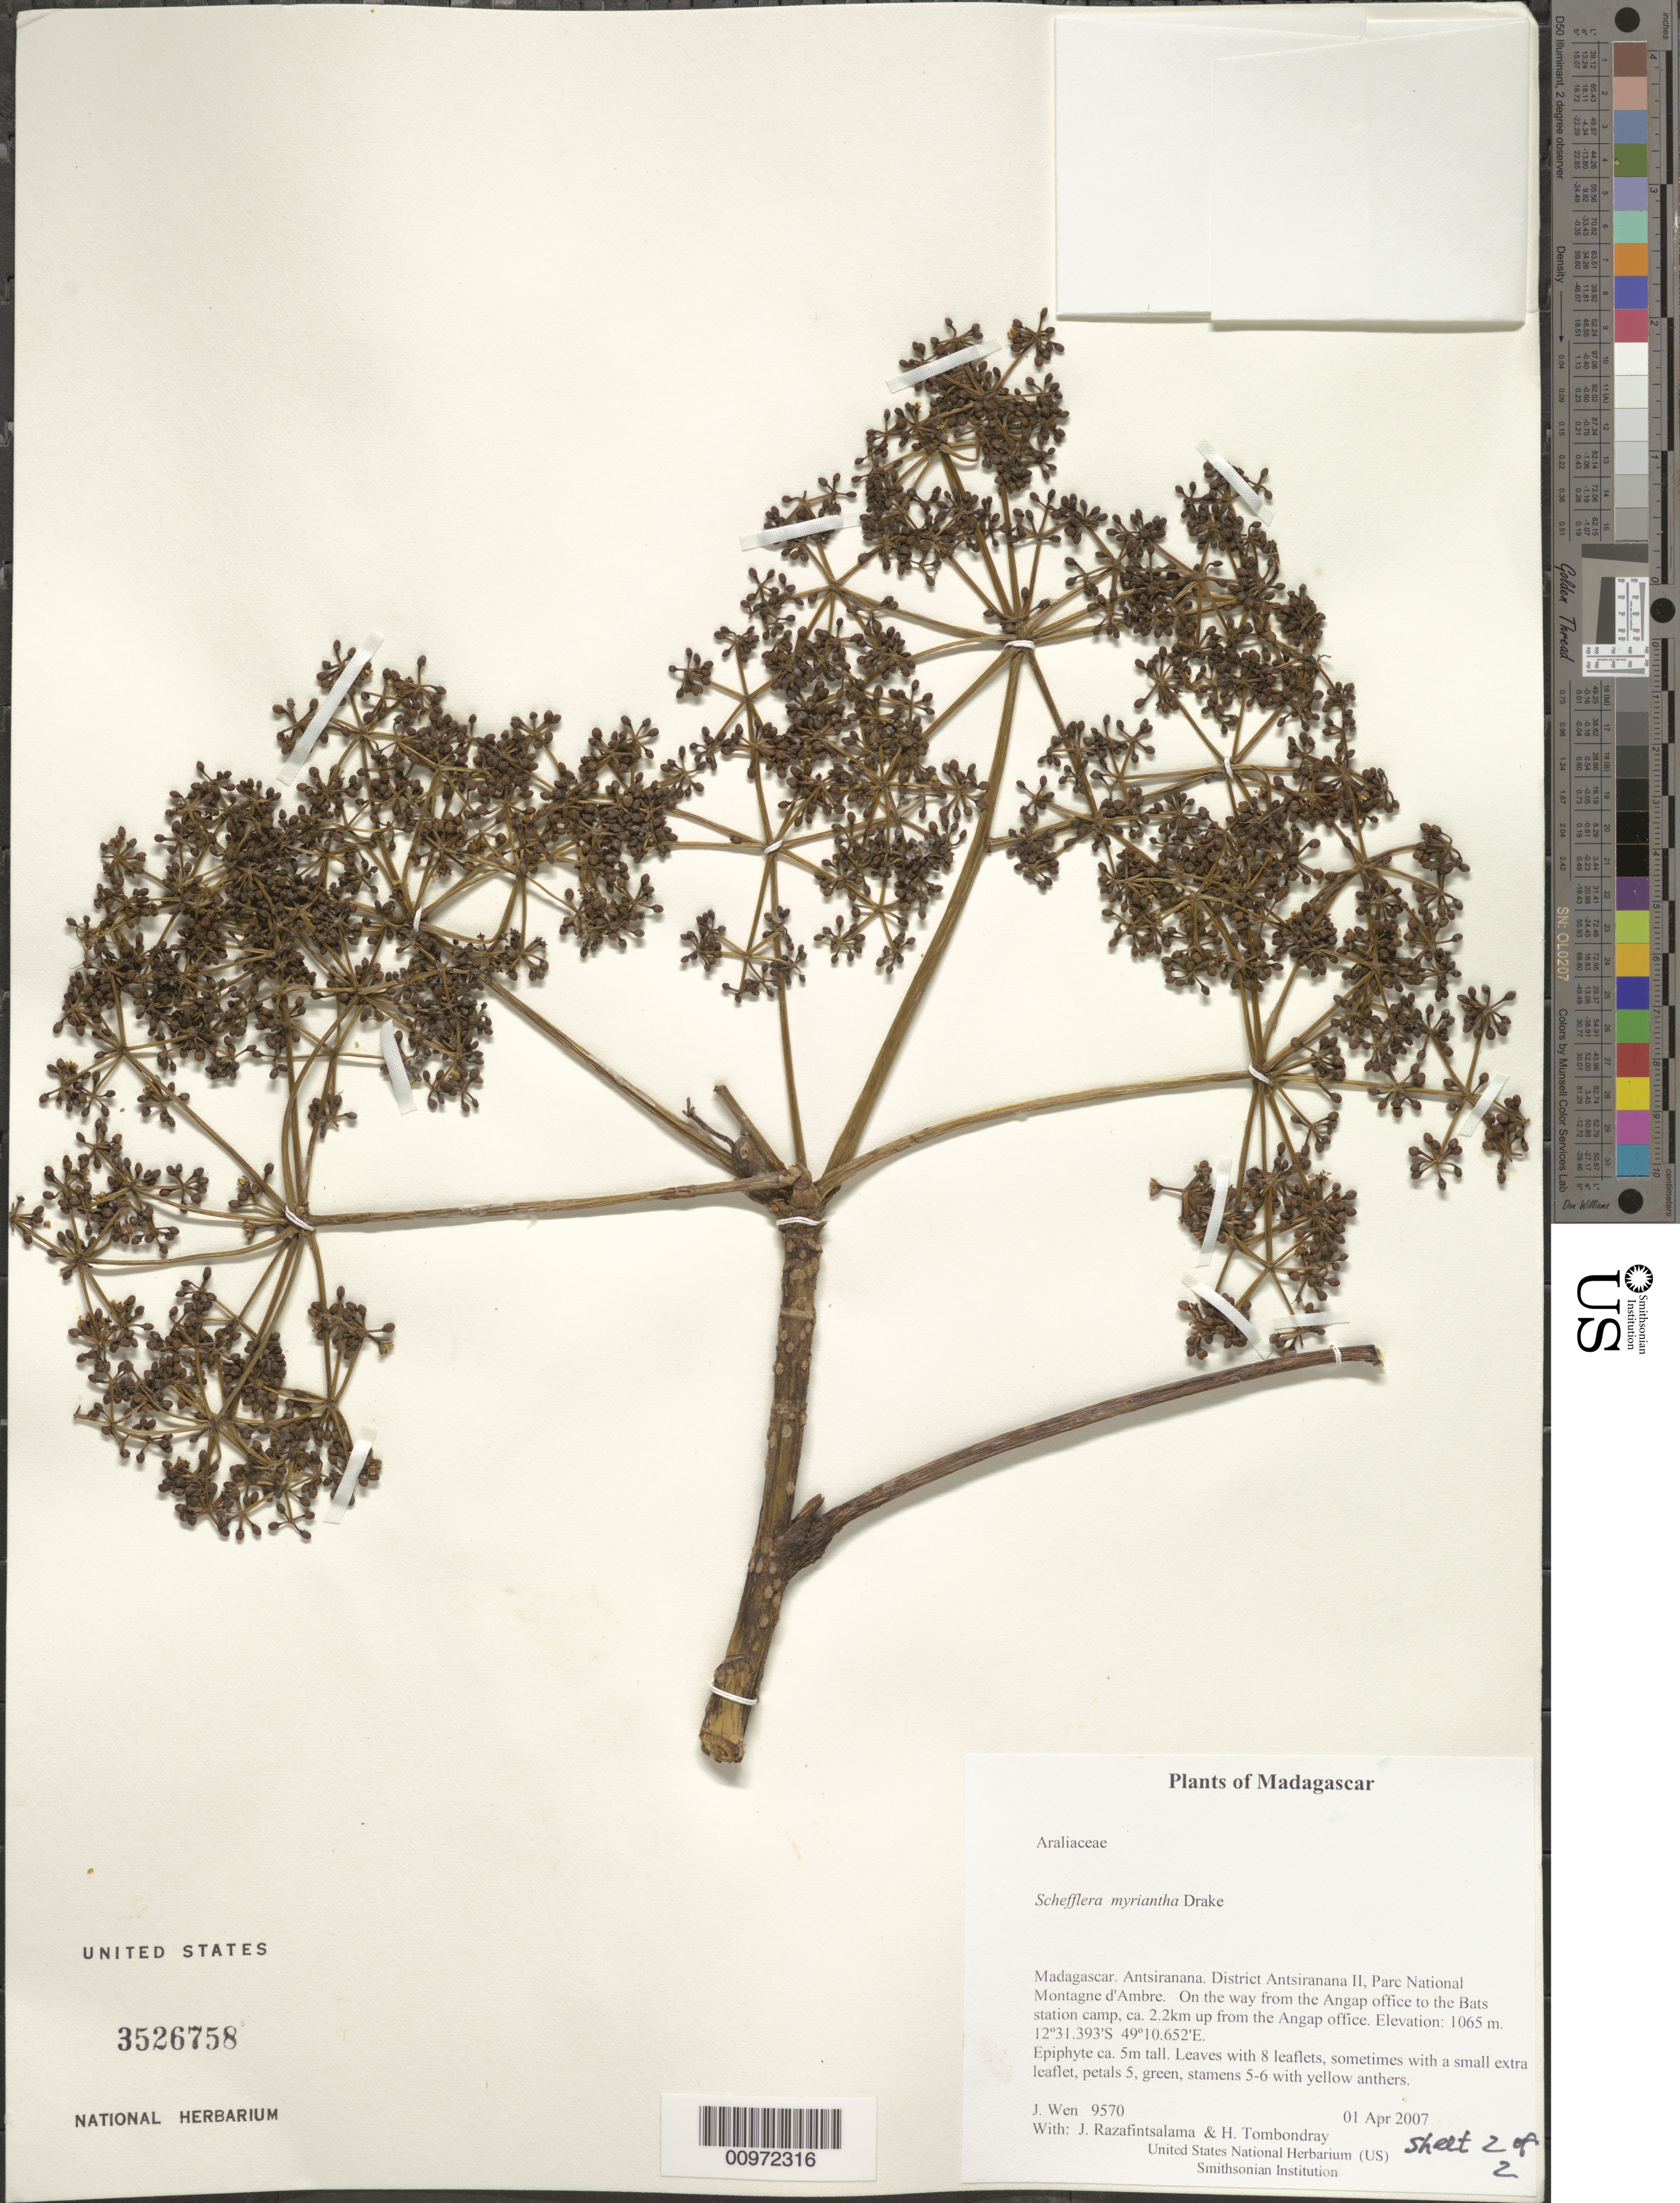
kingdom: Plantae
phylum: Tracheophyta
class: Magnoliopsida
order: Apiales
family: Araliaceae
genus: Schefflera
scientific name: Schefflera myriantha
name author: (Baker) Drake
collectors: J. Wen, J. Razafintsalama & H. Tombondray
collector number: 9570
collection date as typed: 01 Apr 2007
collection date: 2007-04-01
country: Madagascar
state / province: Diana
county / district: Antsiranana II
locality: District Antsiranana II, Parc National Montagne d'Ambre. On the way from the Angap office to the Bats station camp, ca. 2.2km up from the Angap office.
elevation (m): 1065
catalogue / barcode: US 3526758